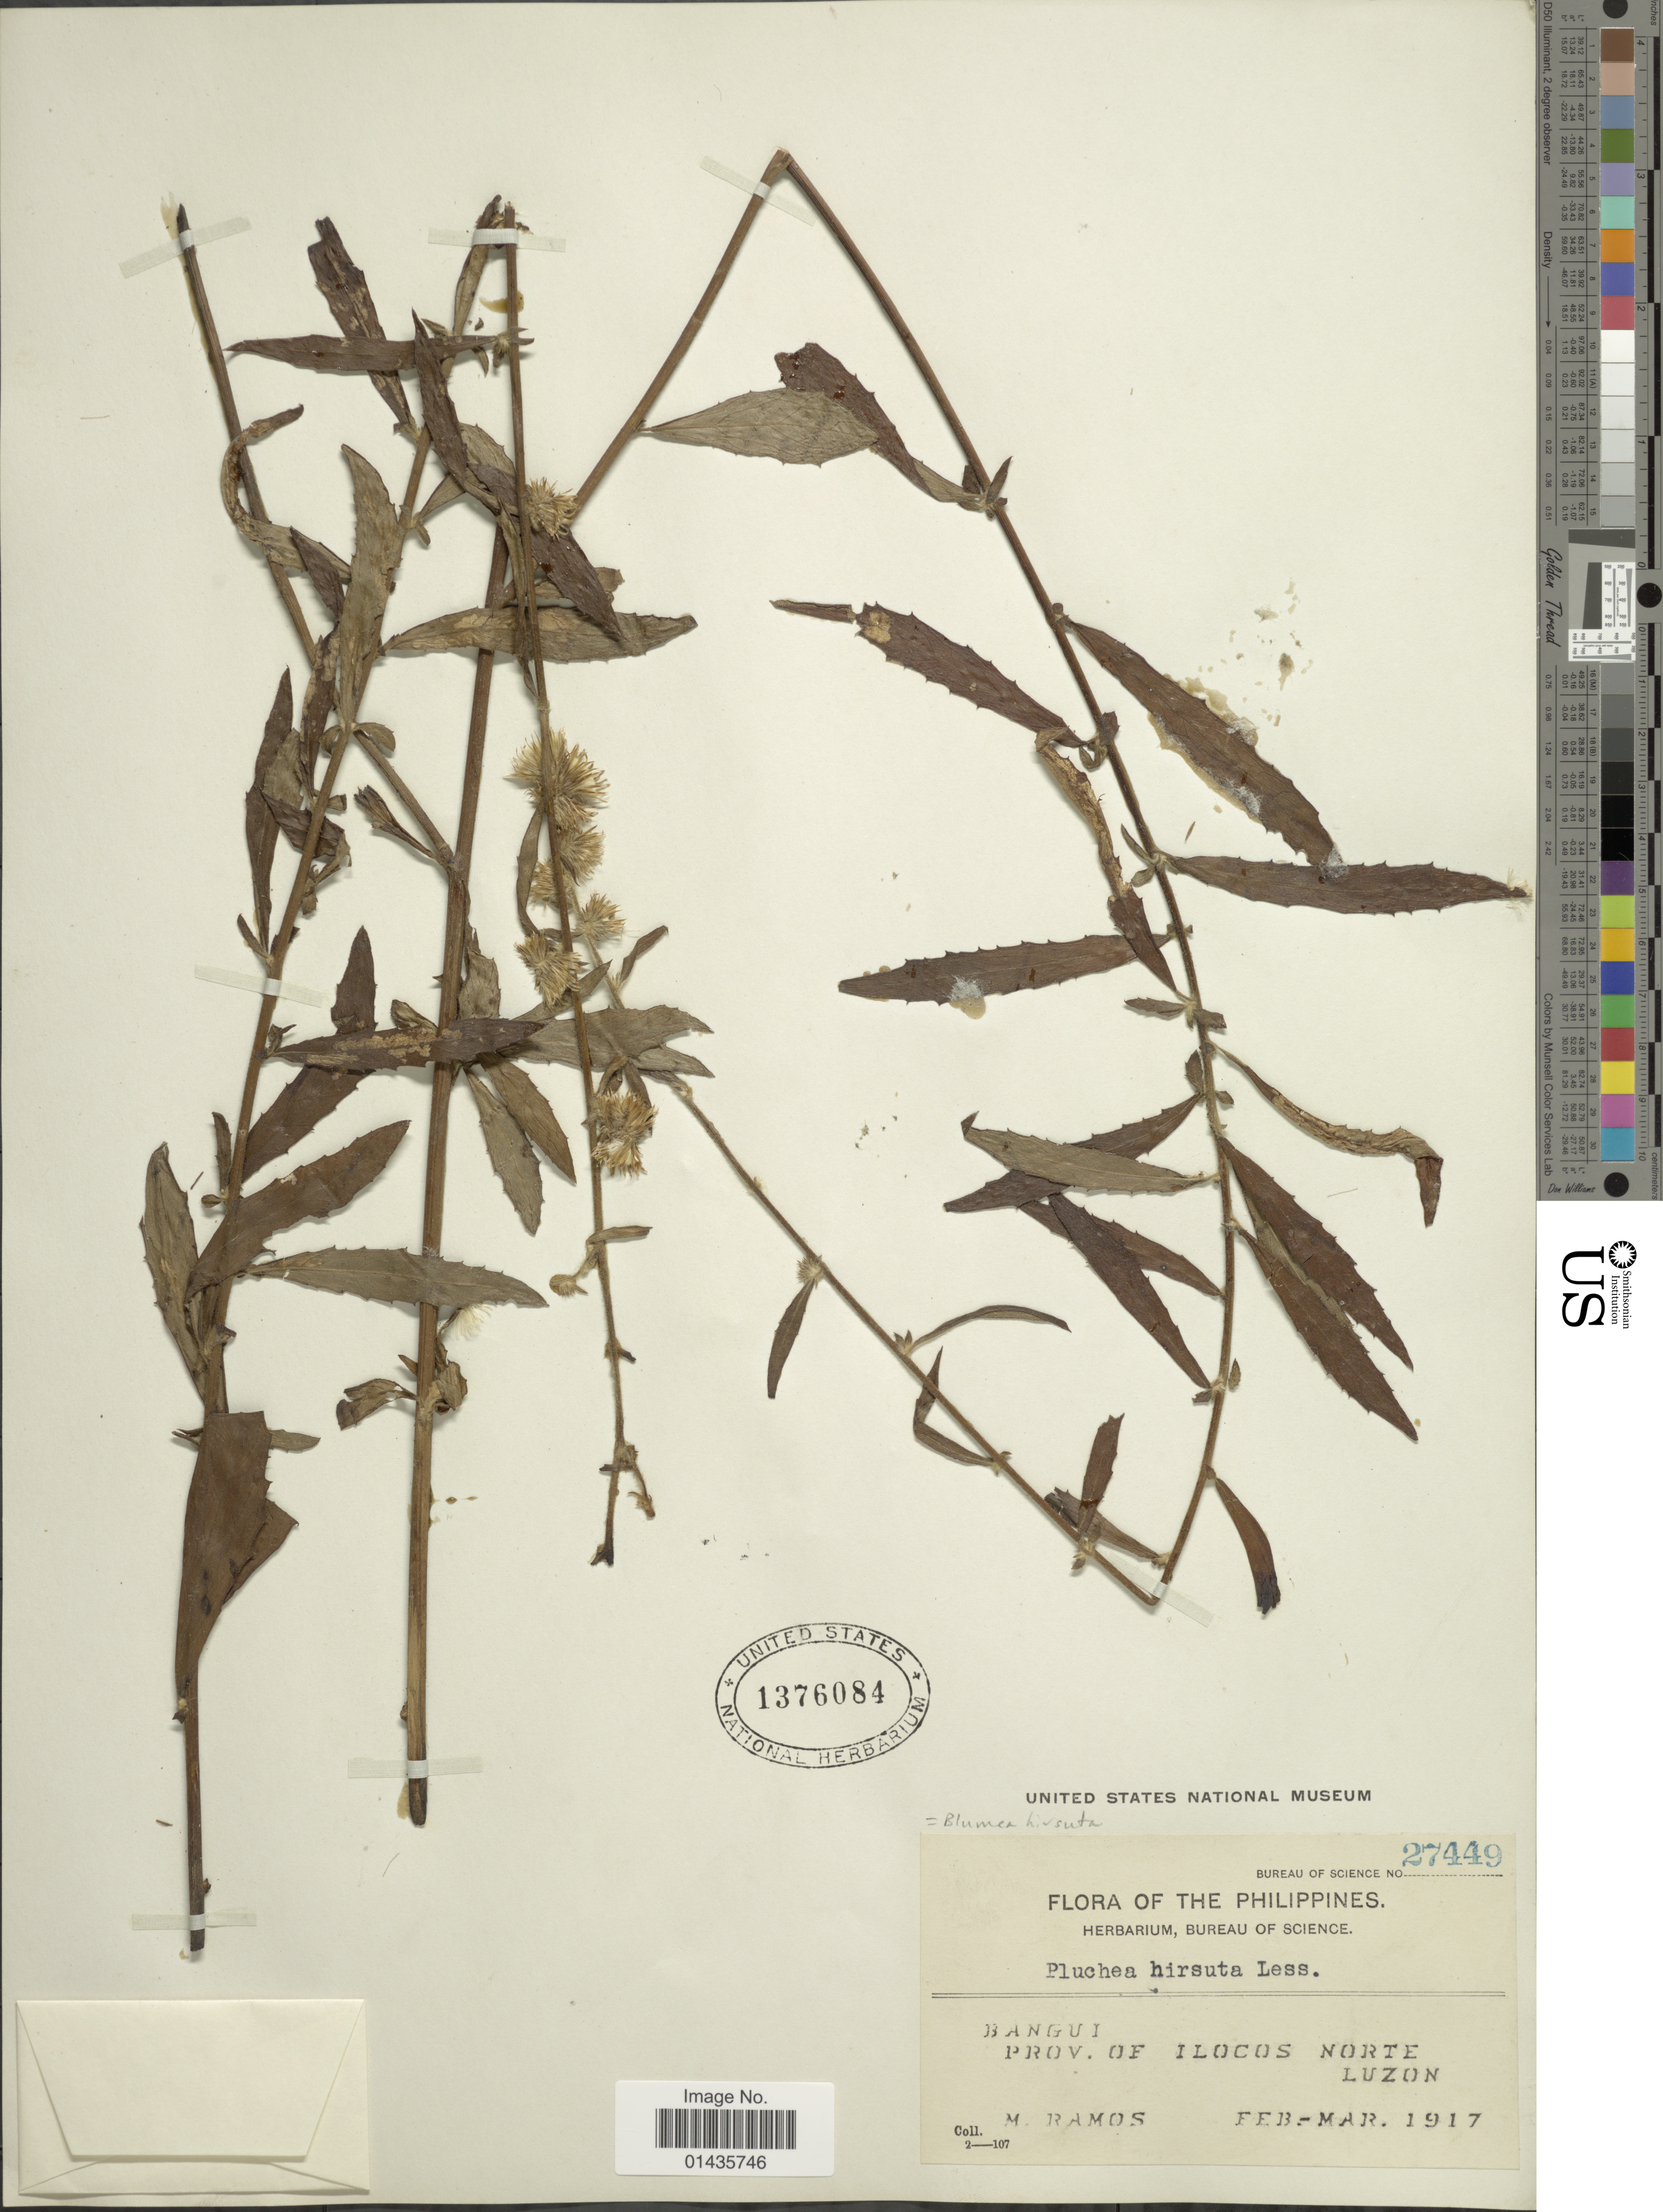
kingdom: Plantae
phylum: Tracheophyta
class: Magnoliopsida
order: Asterales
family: Asteraceae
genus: Blumea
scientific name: Blumea hirsuta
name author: (Less.) M.R. Almeida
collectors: M. Ramos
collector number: Bureau of Science 27449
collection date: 1917-02/1917-03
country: Philippines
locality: Bangui, Prov. of Ilocos Norte, Luzon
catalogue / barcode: US 1376084